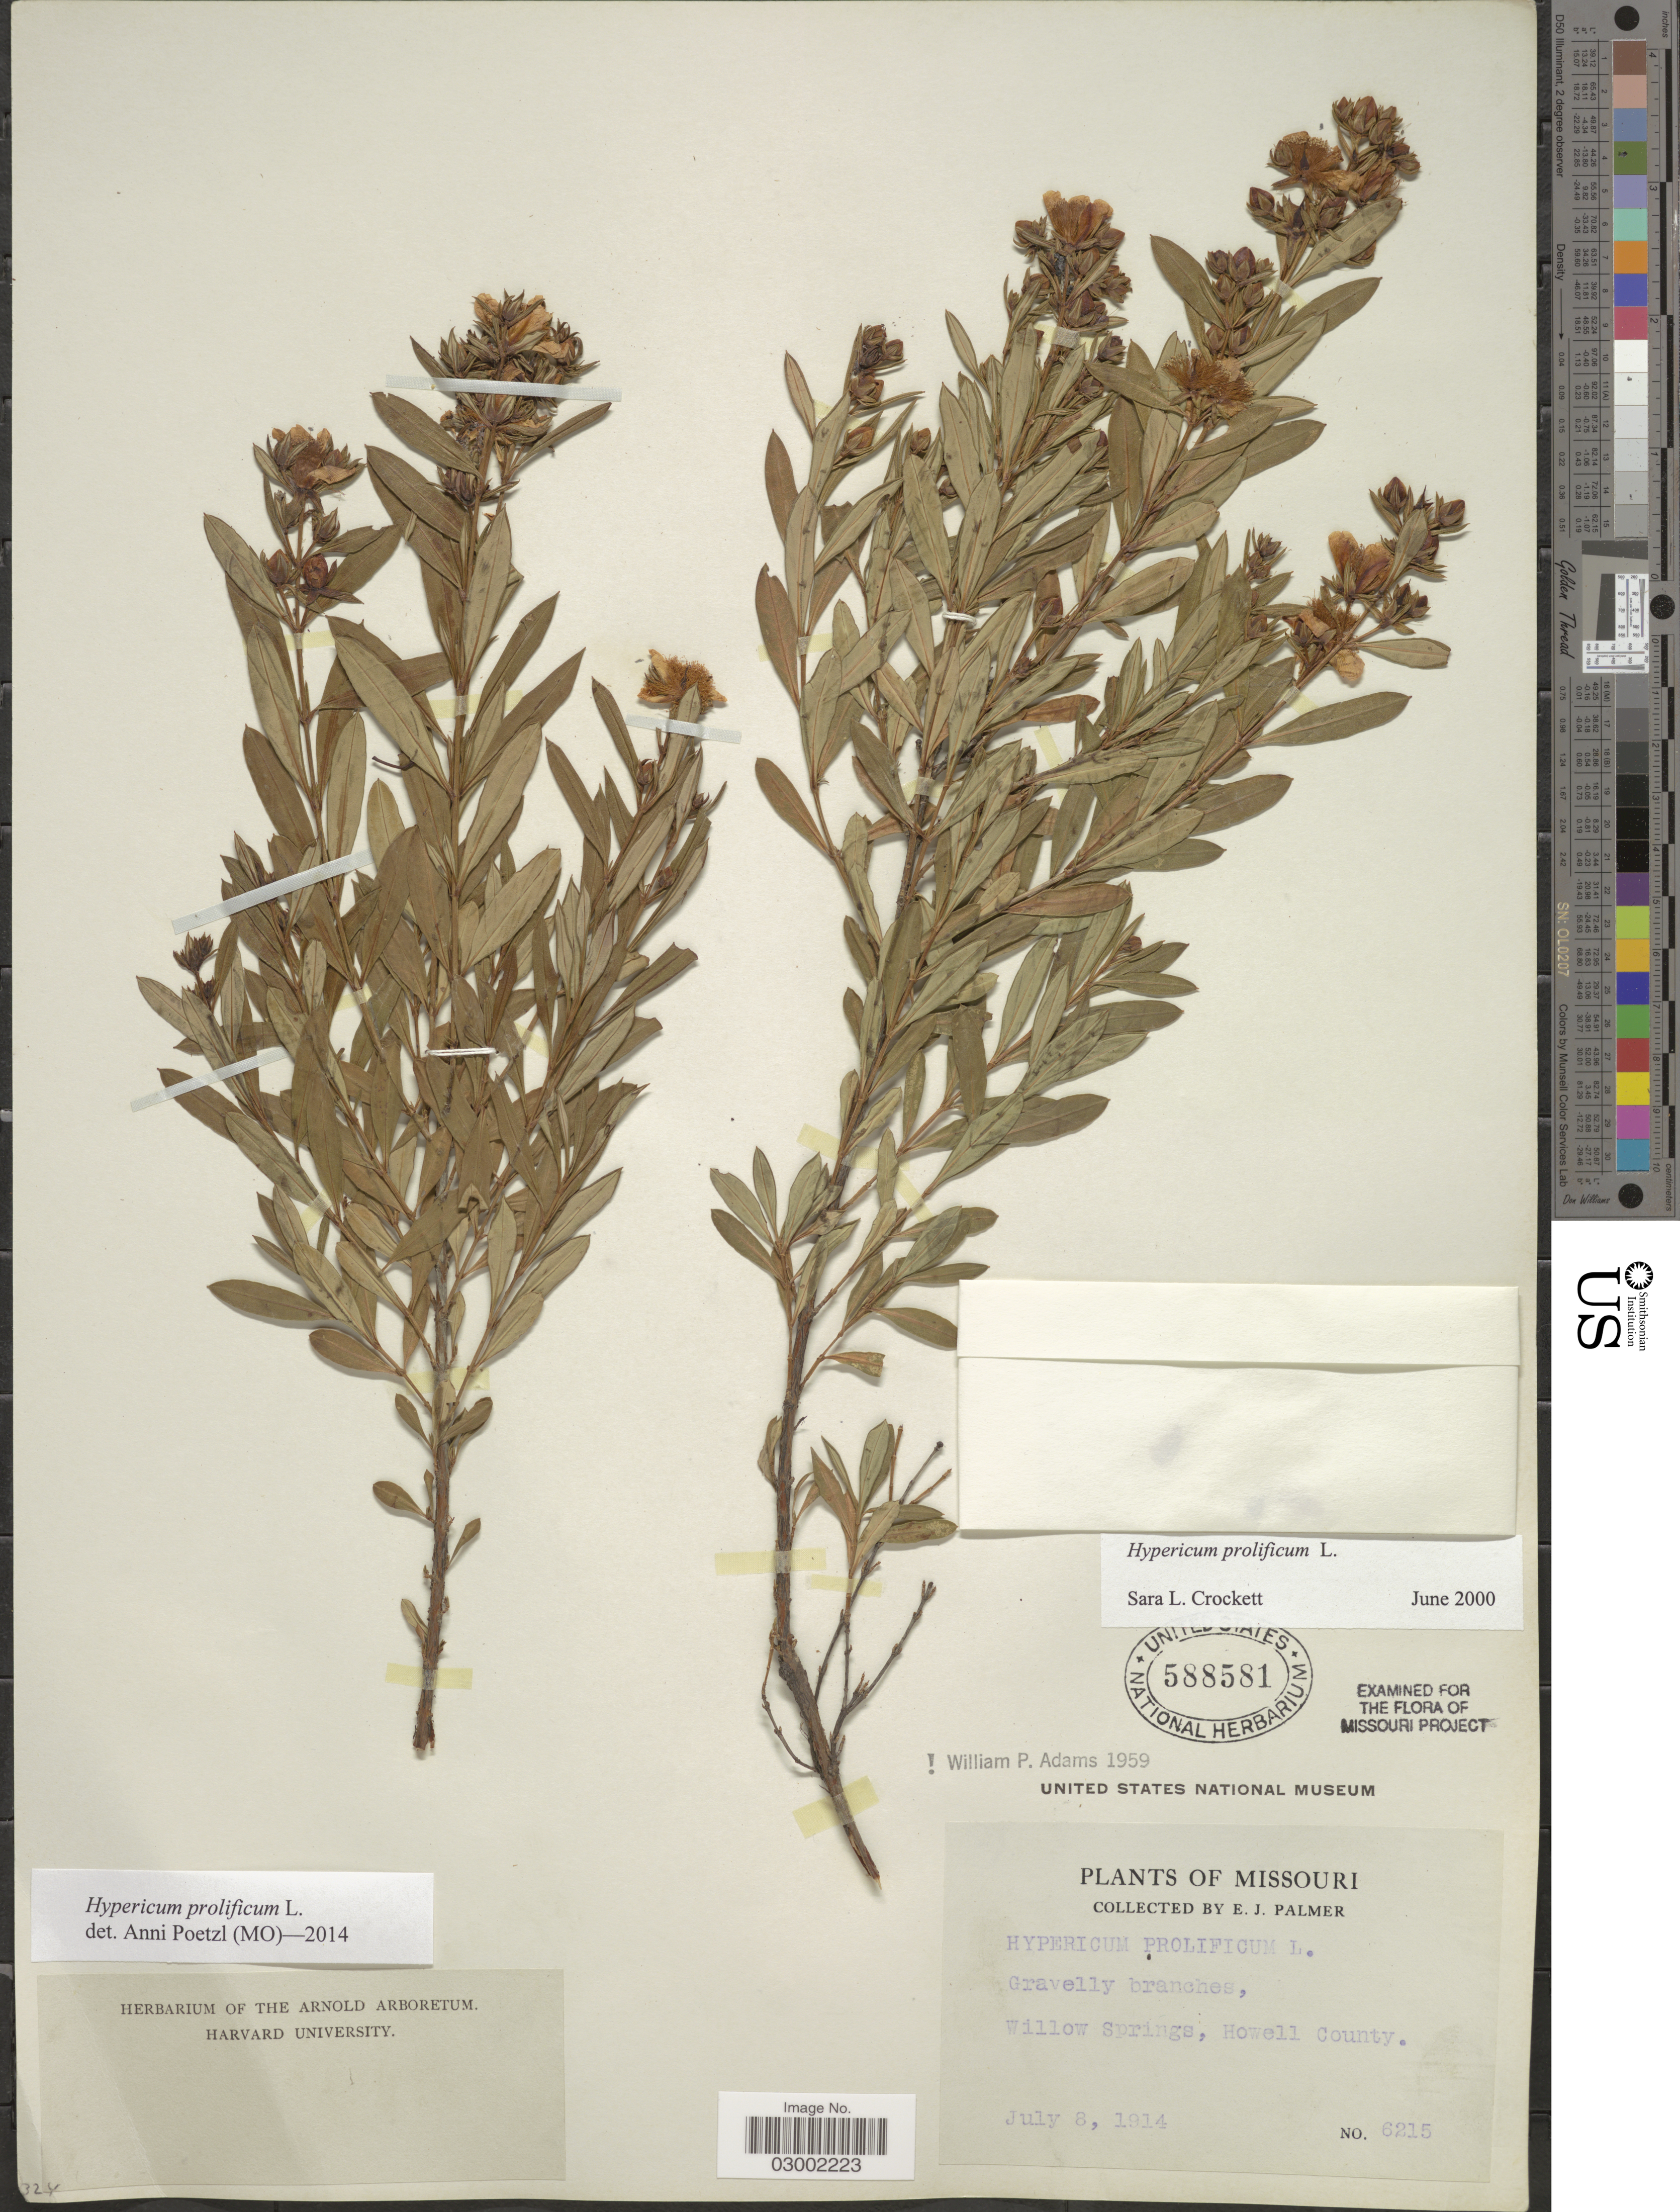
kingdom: Plantae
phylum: Tracheophyta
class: Magnoliopsida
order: Malpighiales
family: Hypericaceae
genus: Hypericum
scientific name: Hypericum prolificum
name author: L.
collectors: E. J. Palmer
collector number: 6215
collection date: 1914-07-08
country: United States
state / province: Missouri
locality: Willow Springs, Howell County.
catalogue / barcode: US 588581